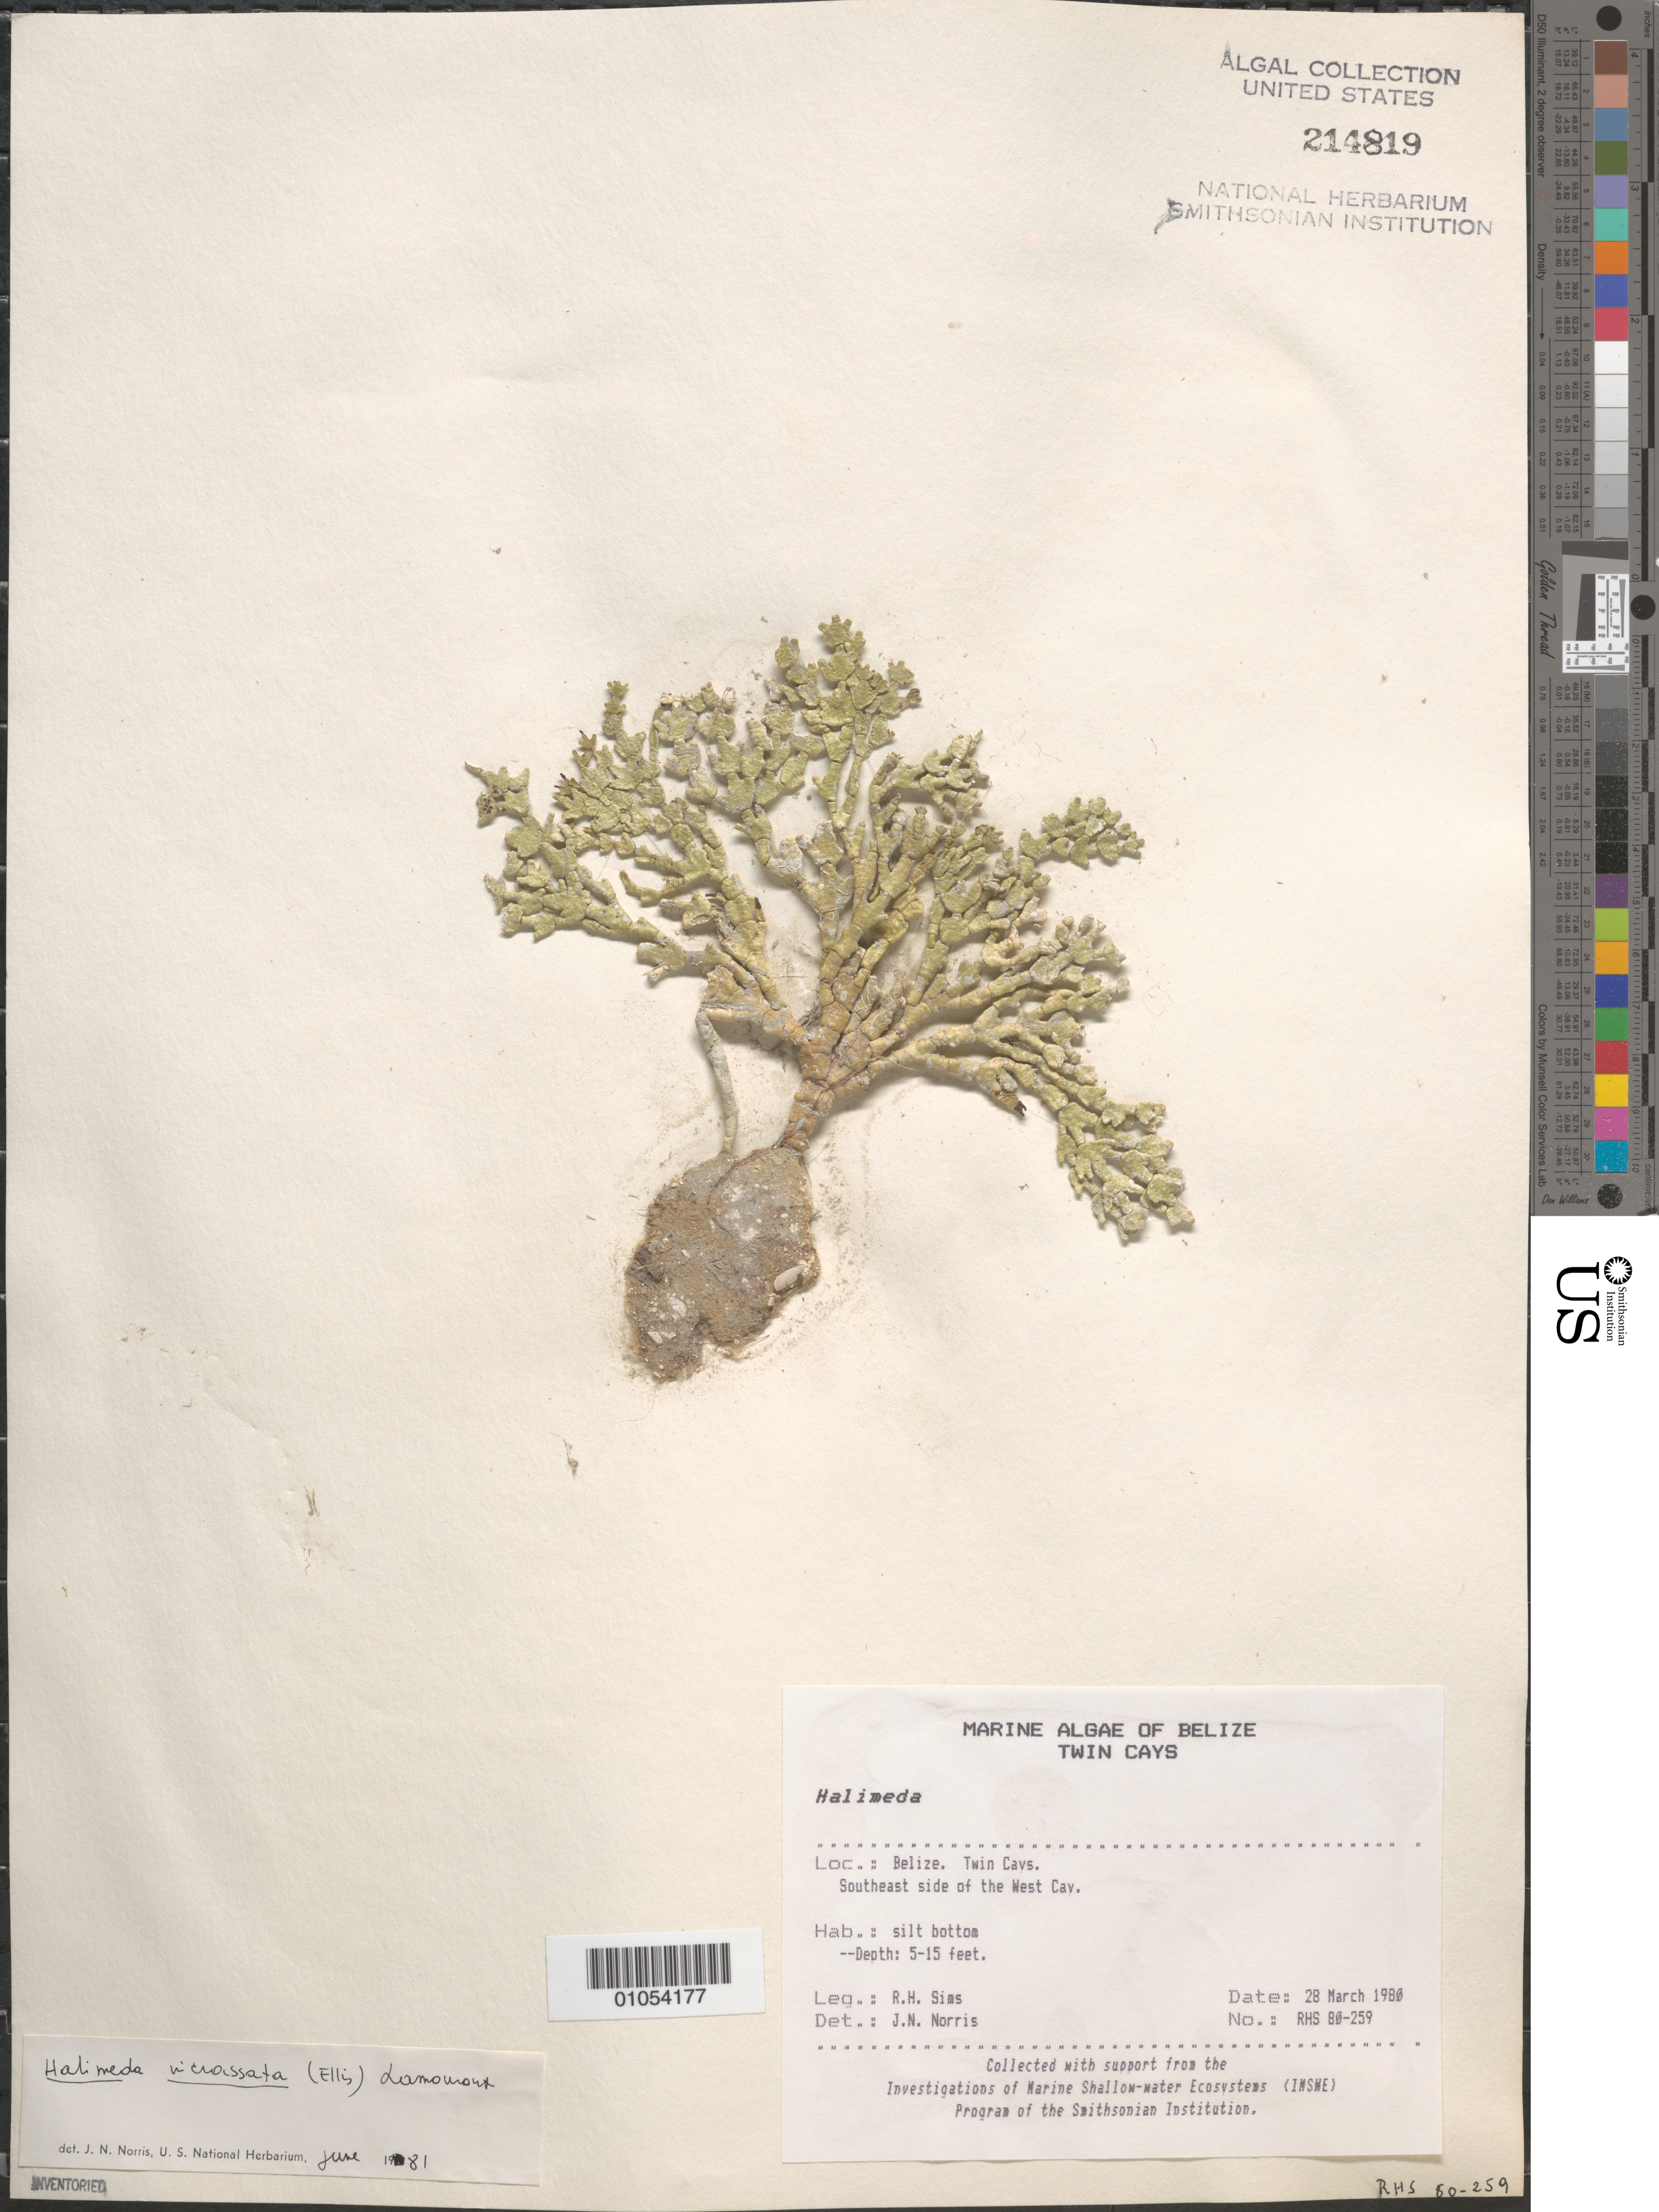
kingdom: Plantae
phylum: Chlorophyta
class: Ulvophyceae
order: Bryopsidales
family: Halimedaceae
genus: Halimeda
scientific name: Halimeda incrassata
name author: (J. Ellis) J.V.Lamouroux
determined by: Norris, James N.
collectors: R. H. Sims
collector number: RHS 80-259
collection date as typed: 28 Mar 1980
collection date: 1980-03-28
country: Belize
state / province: Stann Creek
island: West Cay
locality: Southeast side of West Cay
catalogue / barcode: US 214819